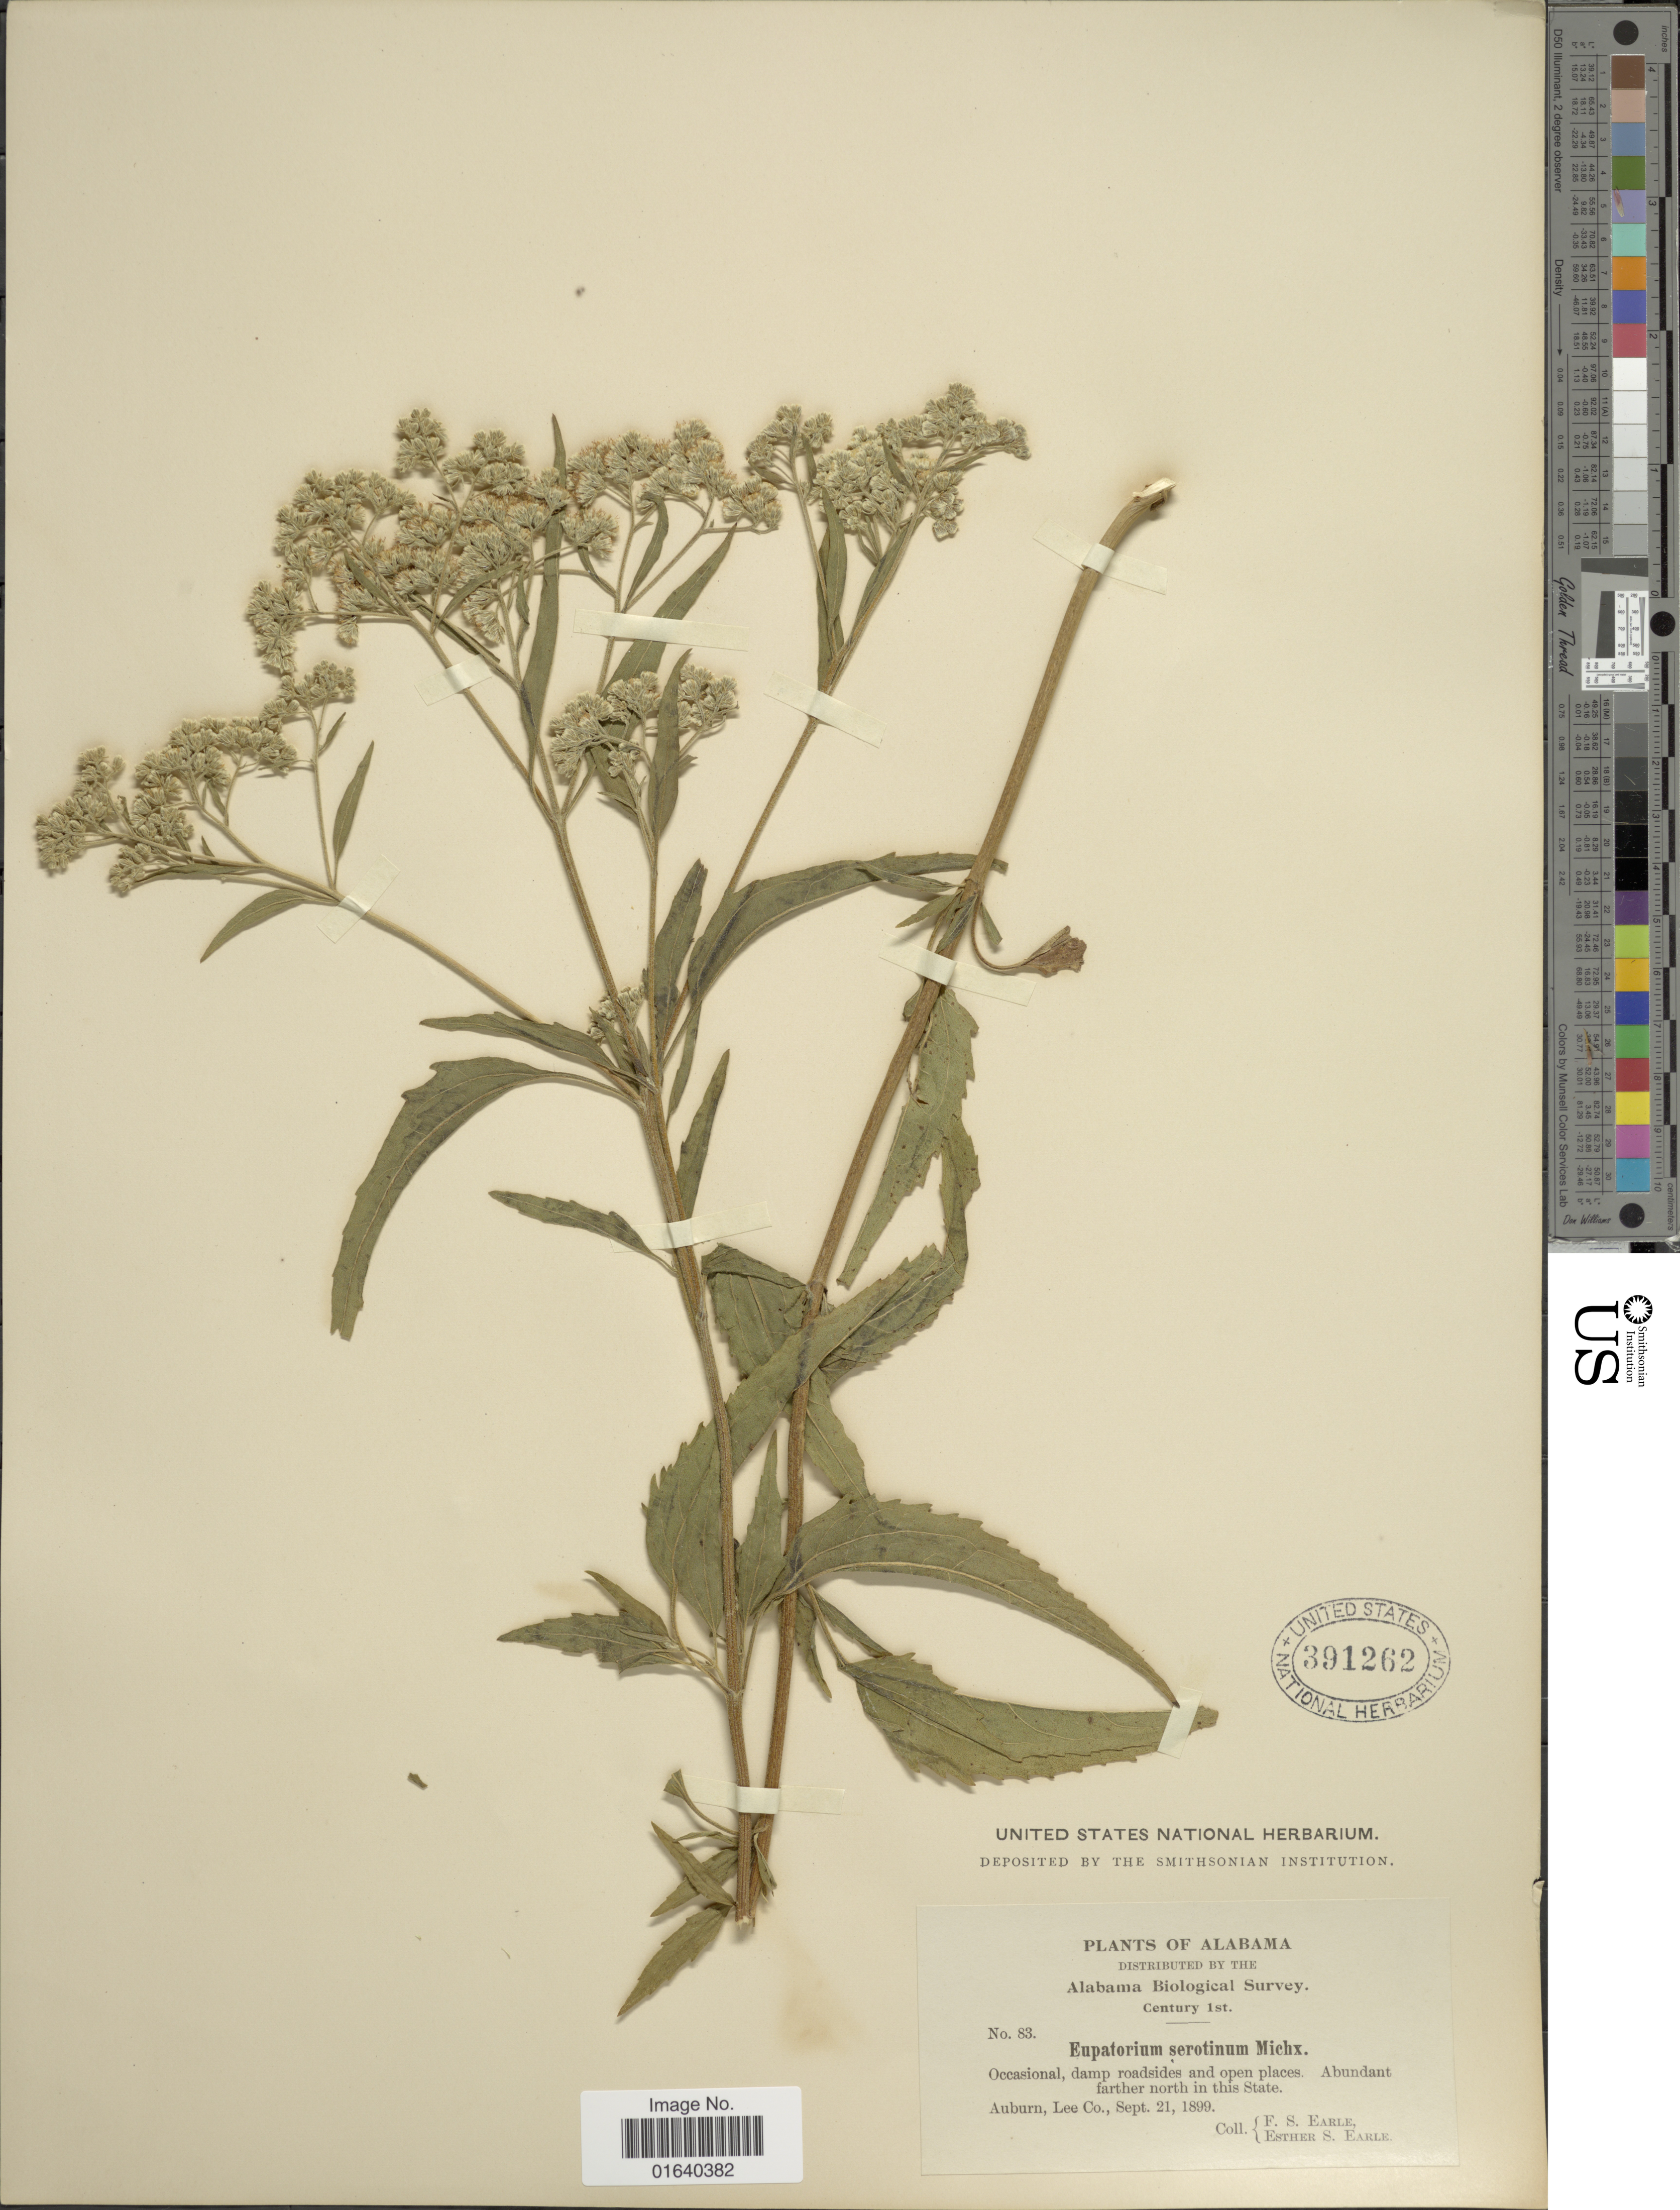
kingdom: Plantae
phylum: Tracheophyta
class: Magnoliopsida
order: Asterales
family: Asteraceae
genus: Eupatorium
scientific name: Eupatorium serotinum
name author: Michx.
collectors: E. S. Earle & E. S. Earle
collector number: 83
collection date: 1899-09-21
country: United States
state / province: Alabama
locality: Occasional, damp roadside and open places. Abundant farther north in this State. Auburn, Lee Co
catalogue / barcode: US 391262